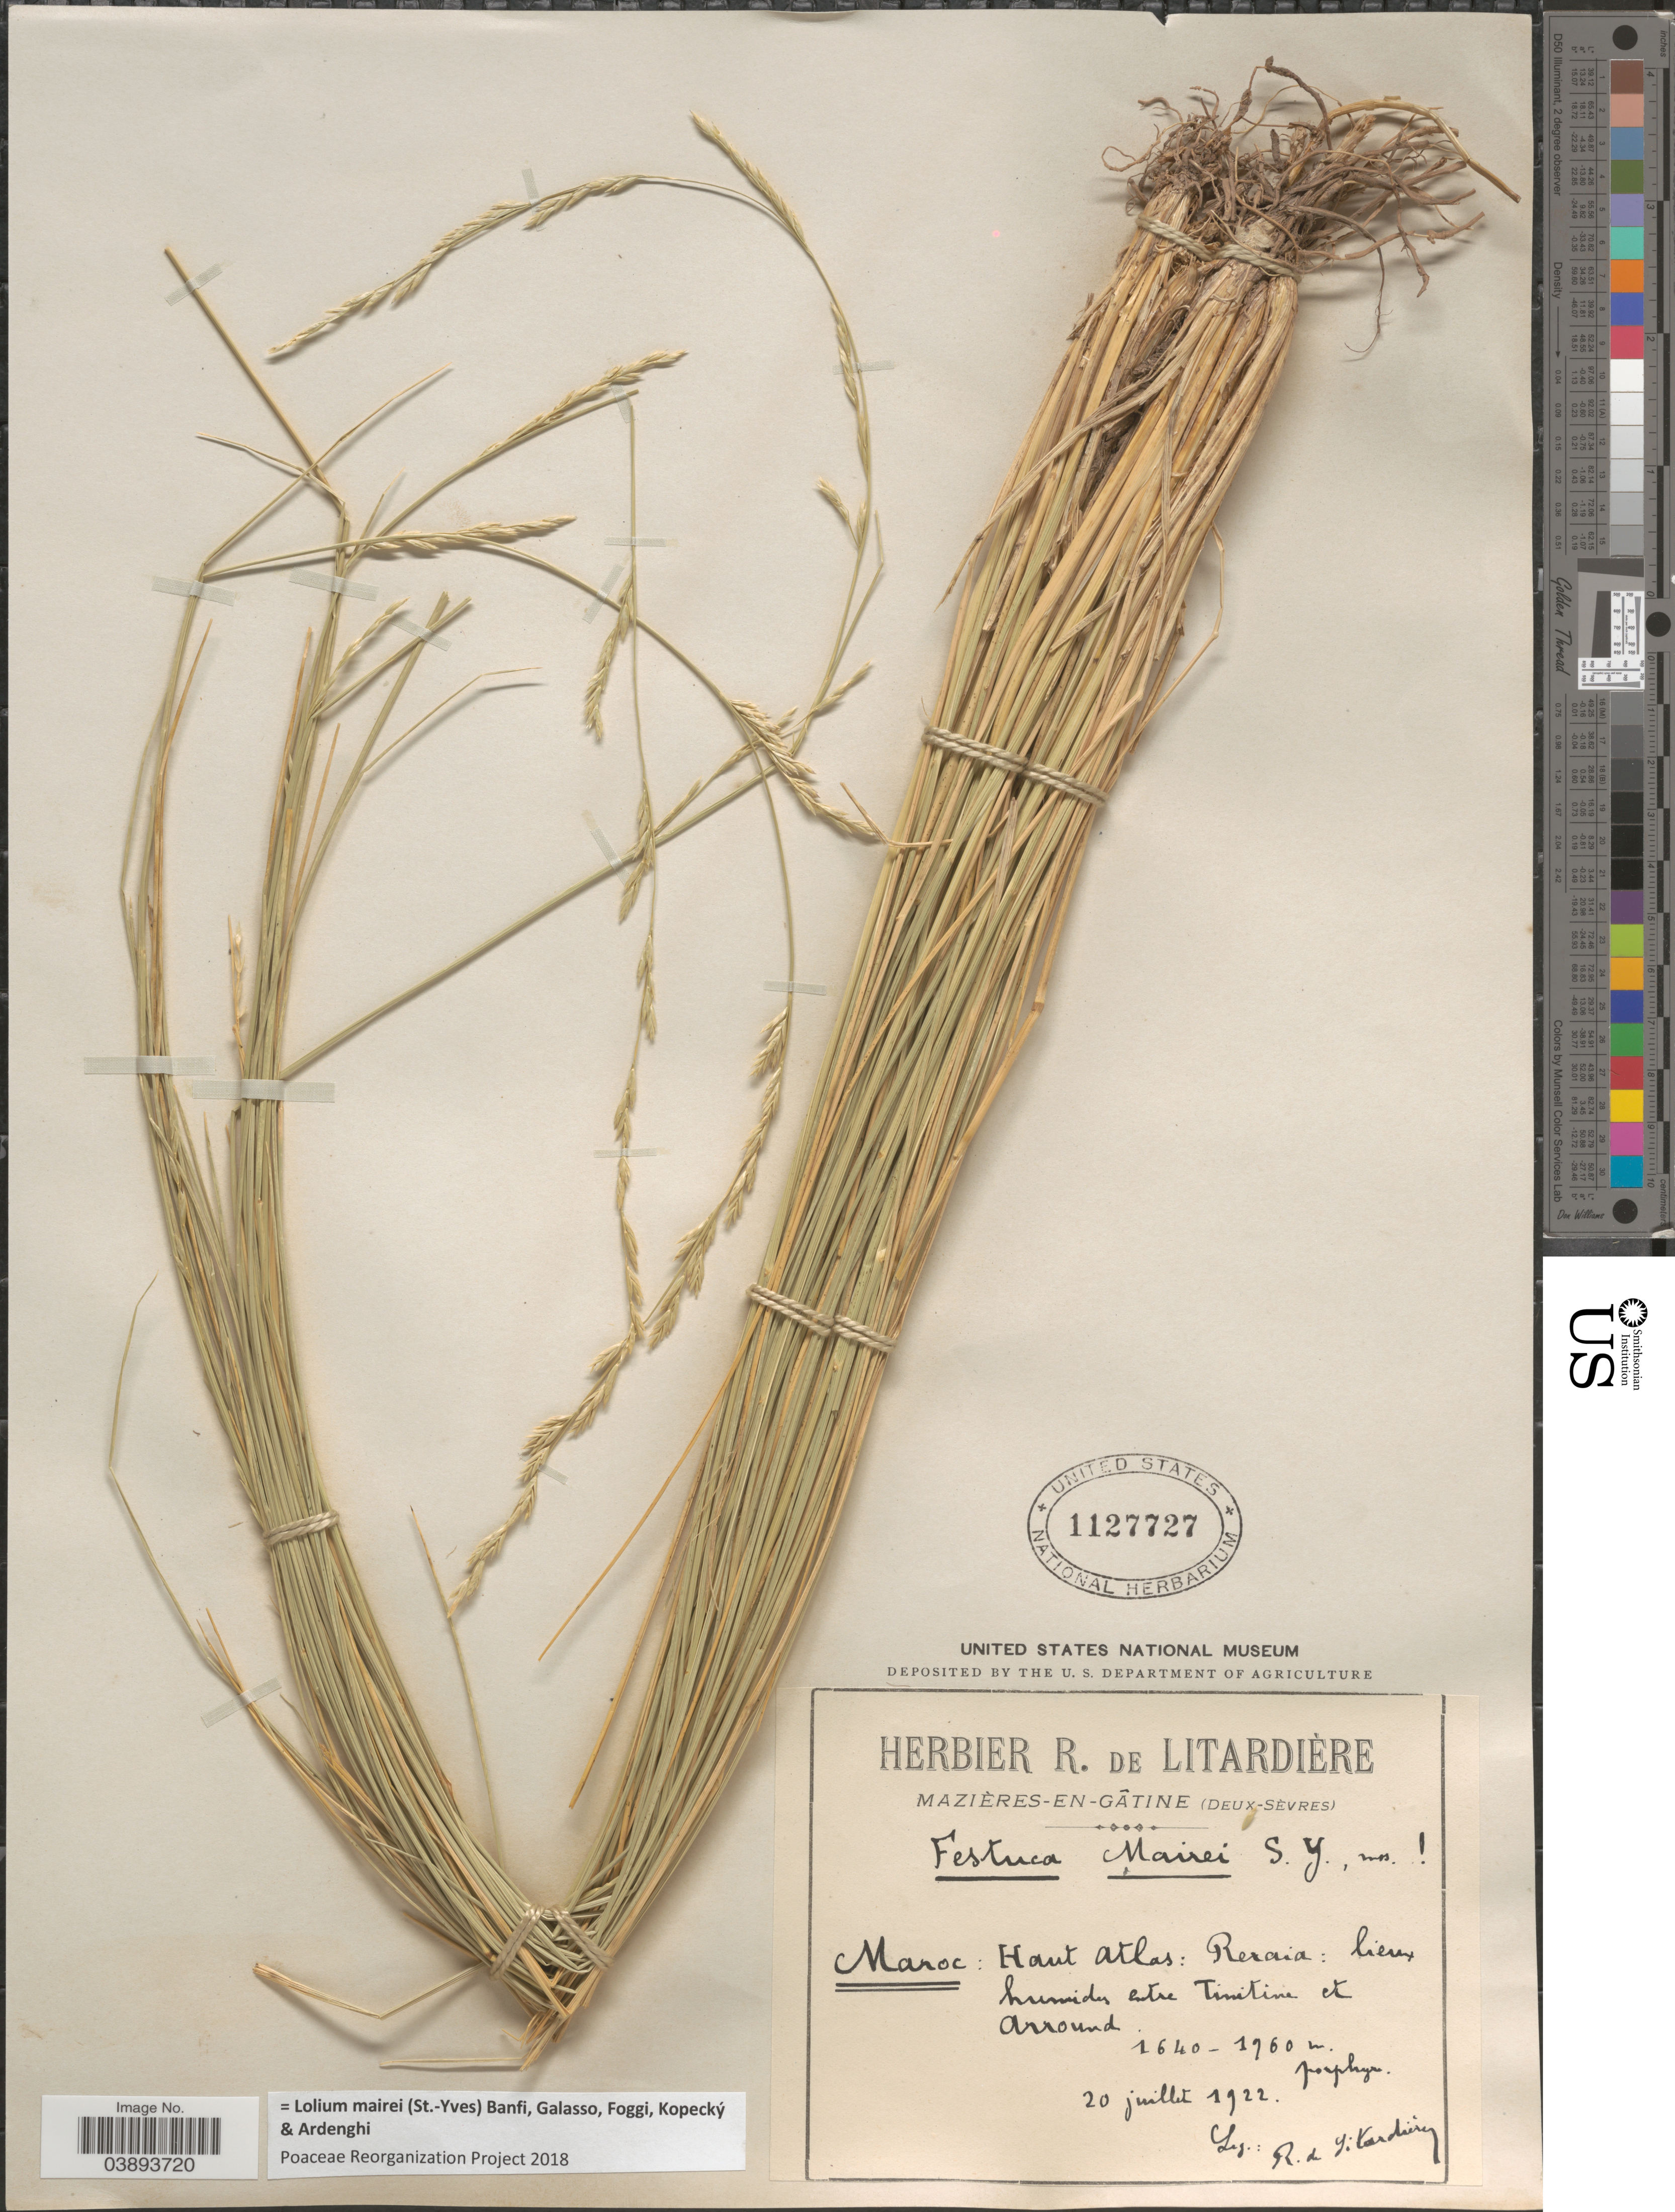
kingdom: Plantae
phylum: Tracheophyta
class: Liliopsida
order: Poales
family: Poaceae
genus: Lolium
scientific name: Lolium mairei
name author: (St.-Yves) Banfi et al.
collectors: R. Litardiere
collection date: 1922-07-20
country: Morocco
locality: Maroc: Haut Atlas: Reraia: lieux humidis entre Tinitine et Arround.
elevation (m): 1640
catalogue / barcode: US 1127727